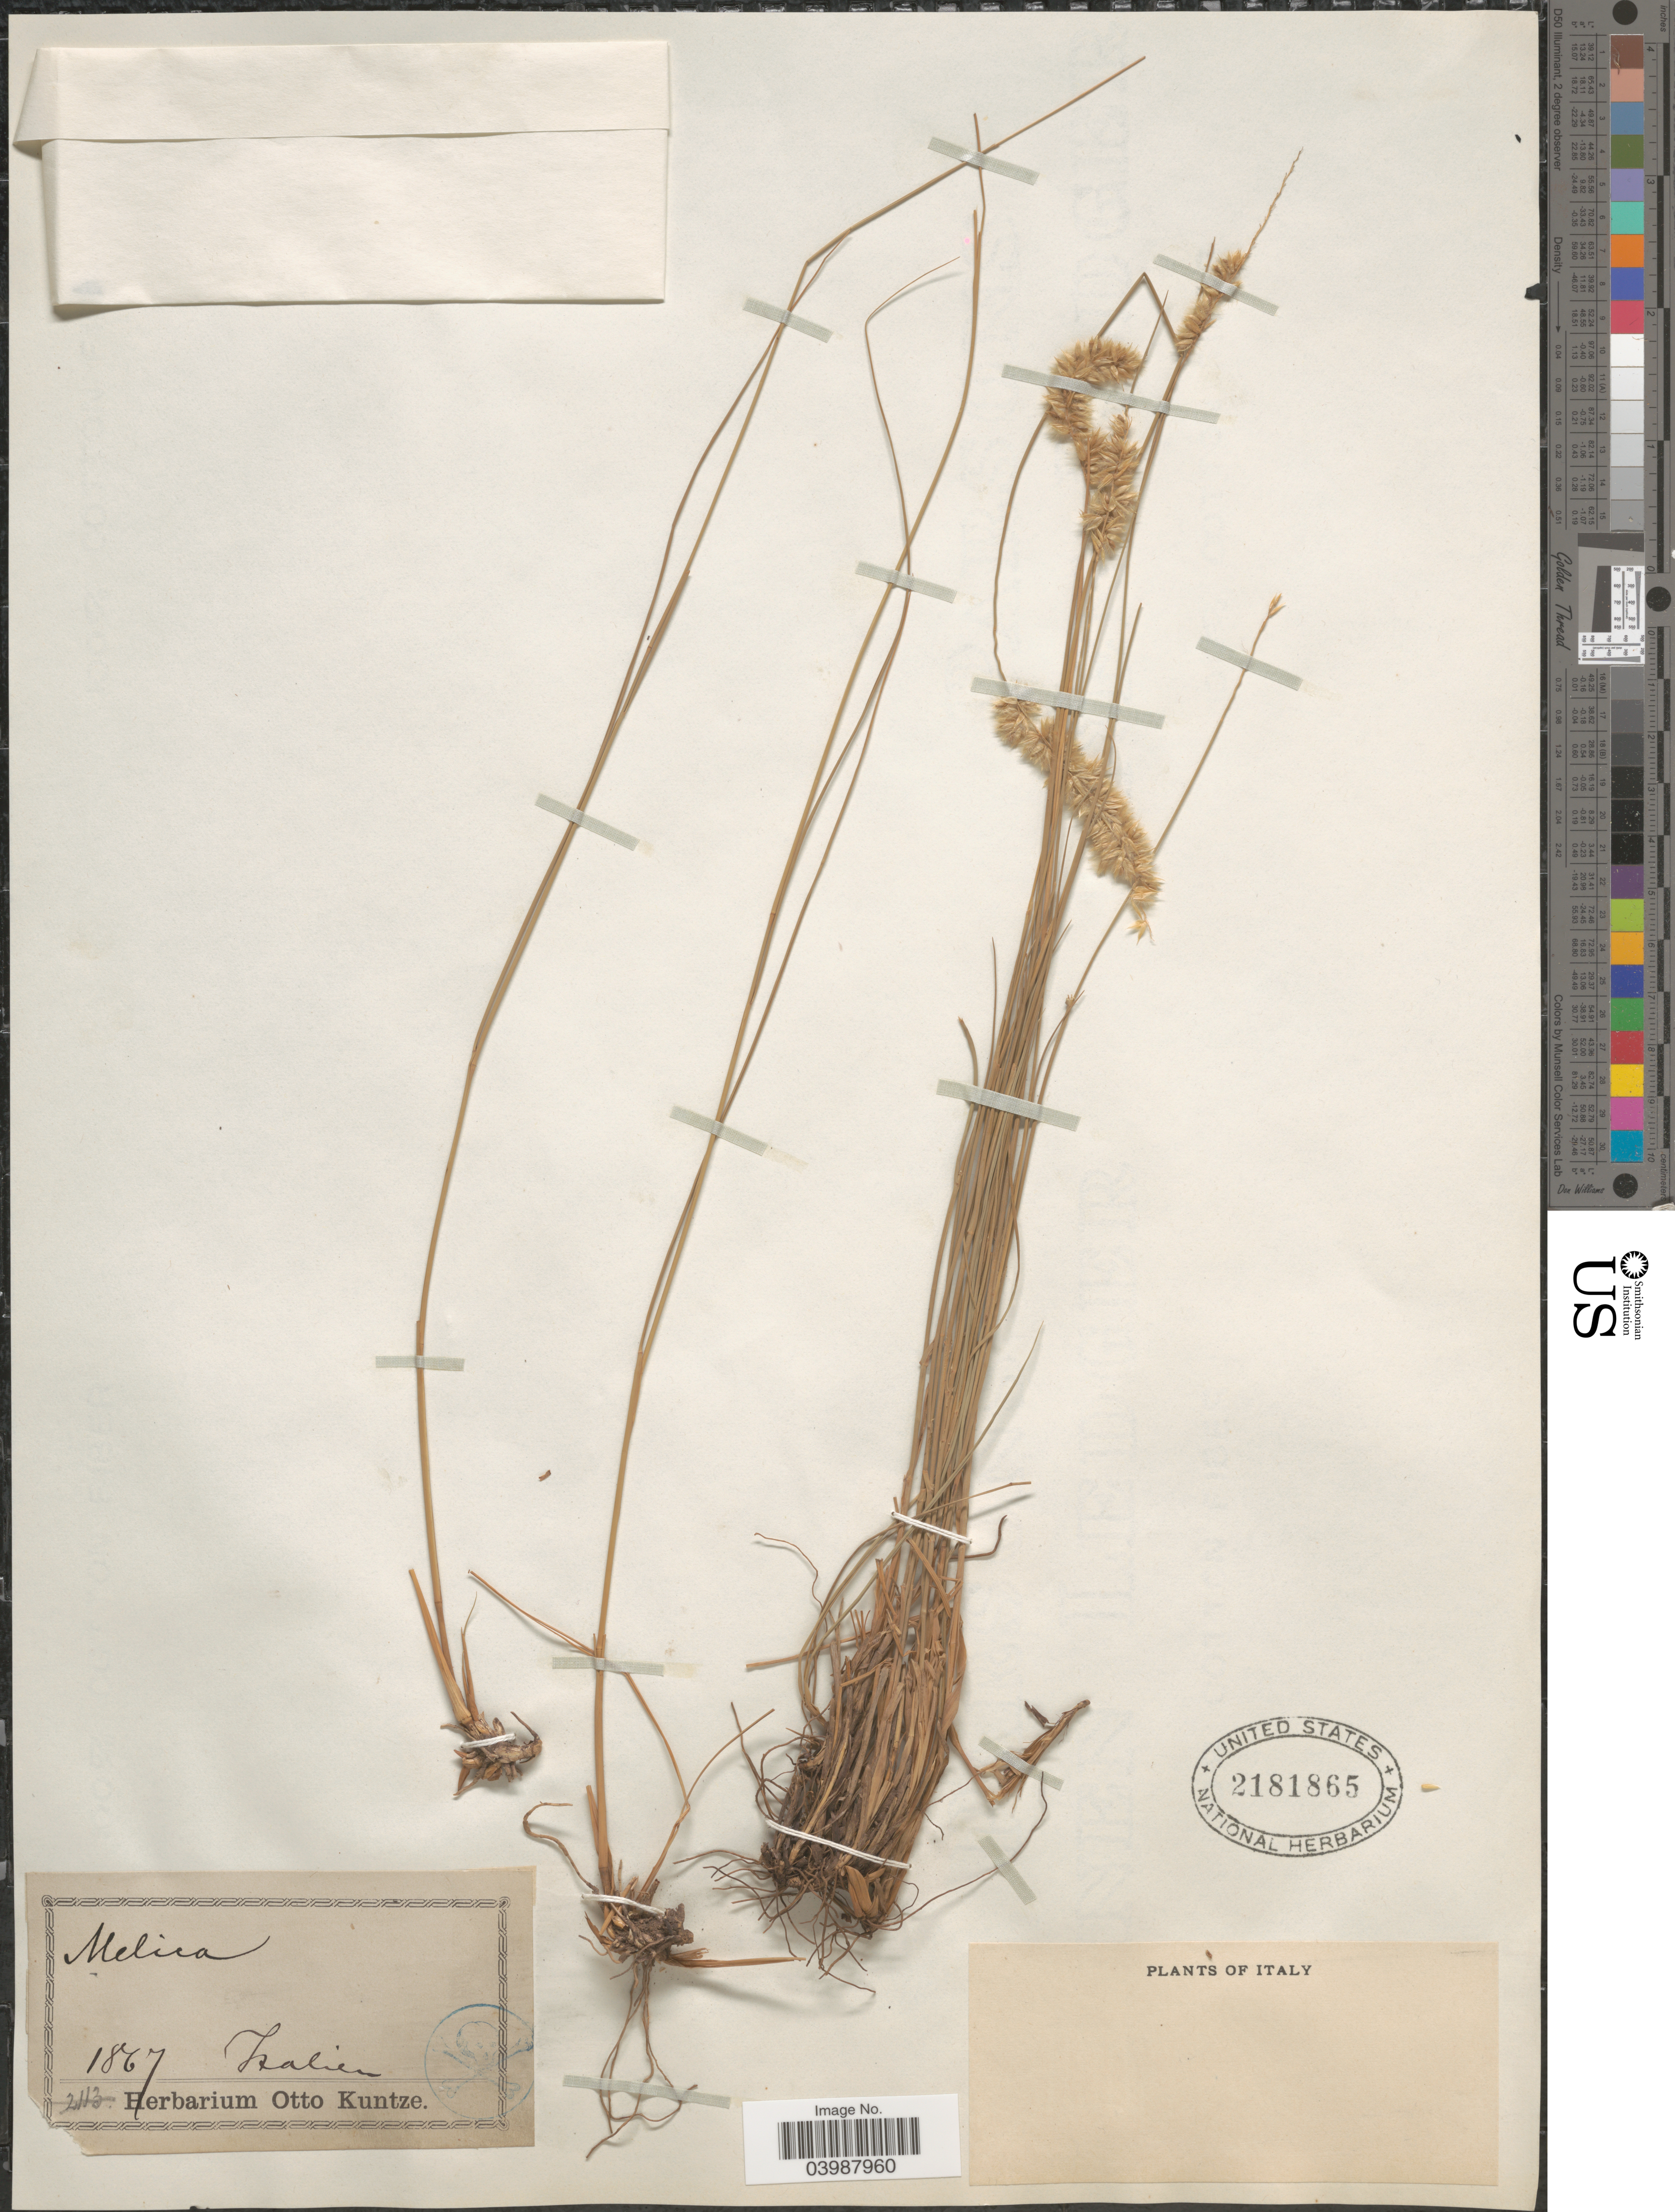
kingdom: Plantae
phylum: Tracheophyta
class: Liliopsida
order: Poales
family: Poaceae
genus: Melica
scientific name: Melica sp.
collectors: ex herb. Otto Kuntze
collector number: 2113*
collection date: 1867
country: Italy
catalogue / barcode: US 2181865